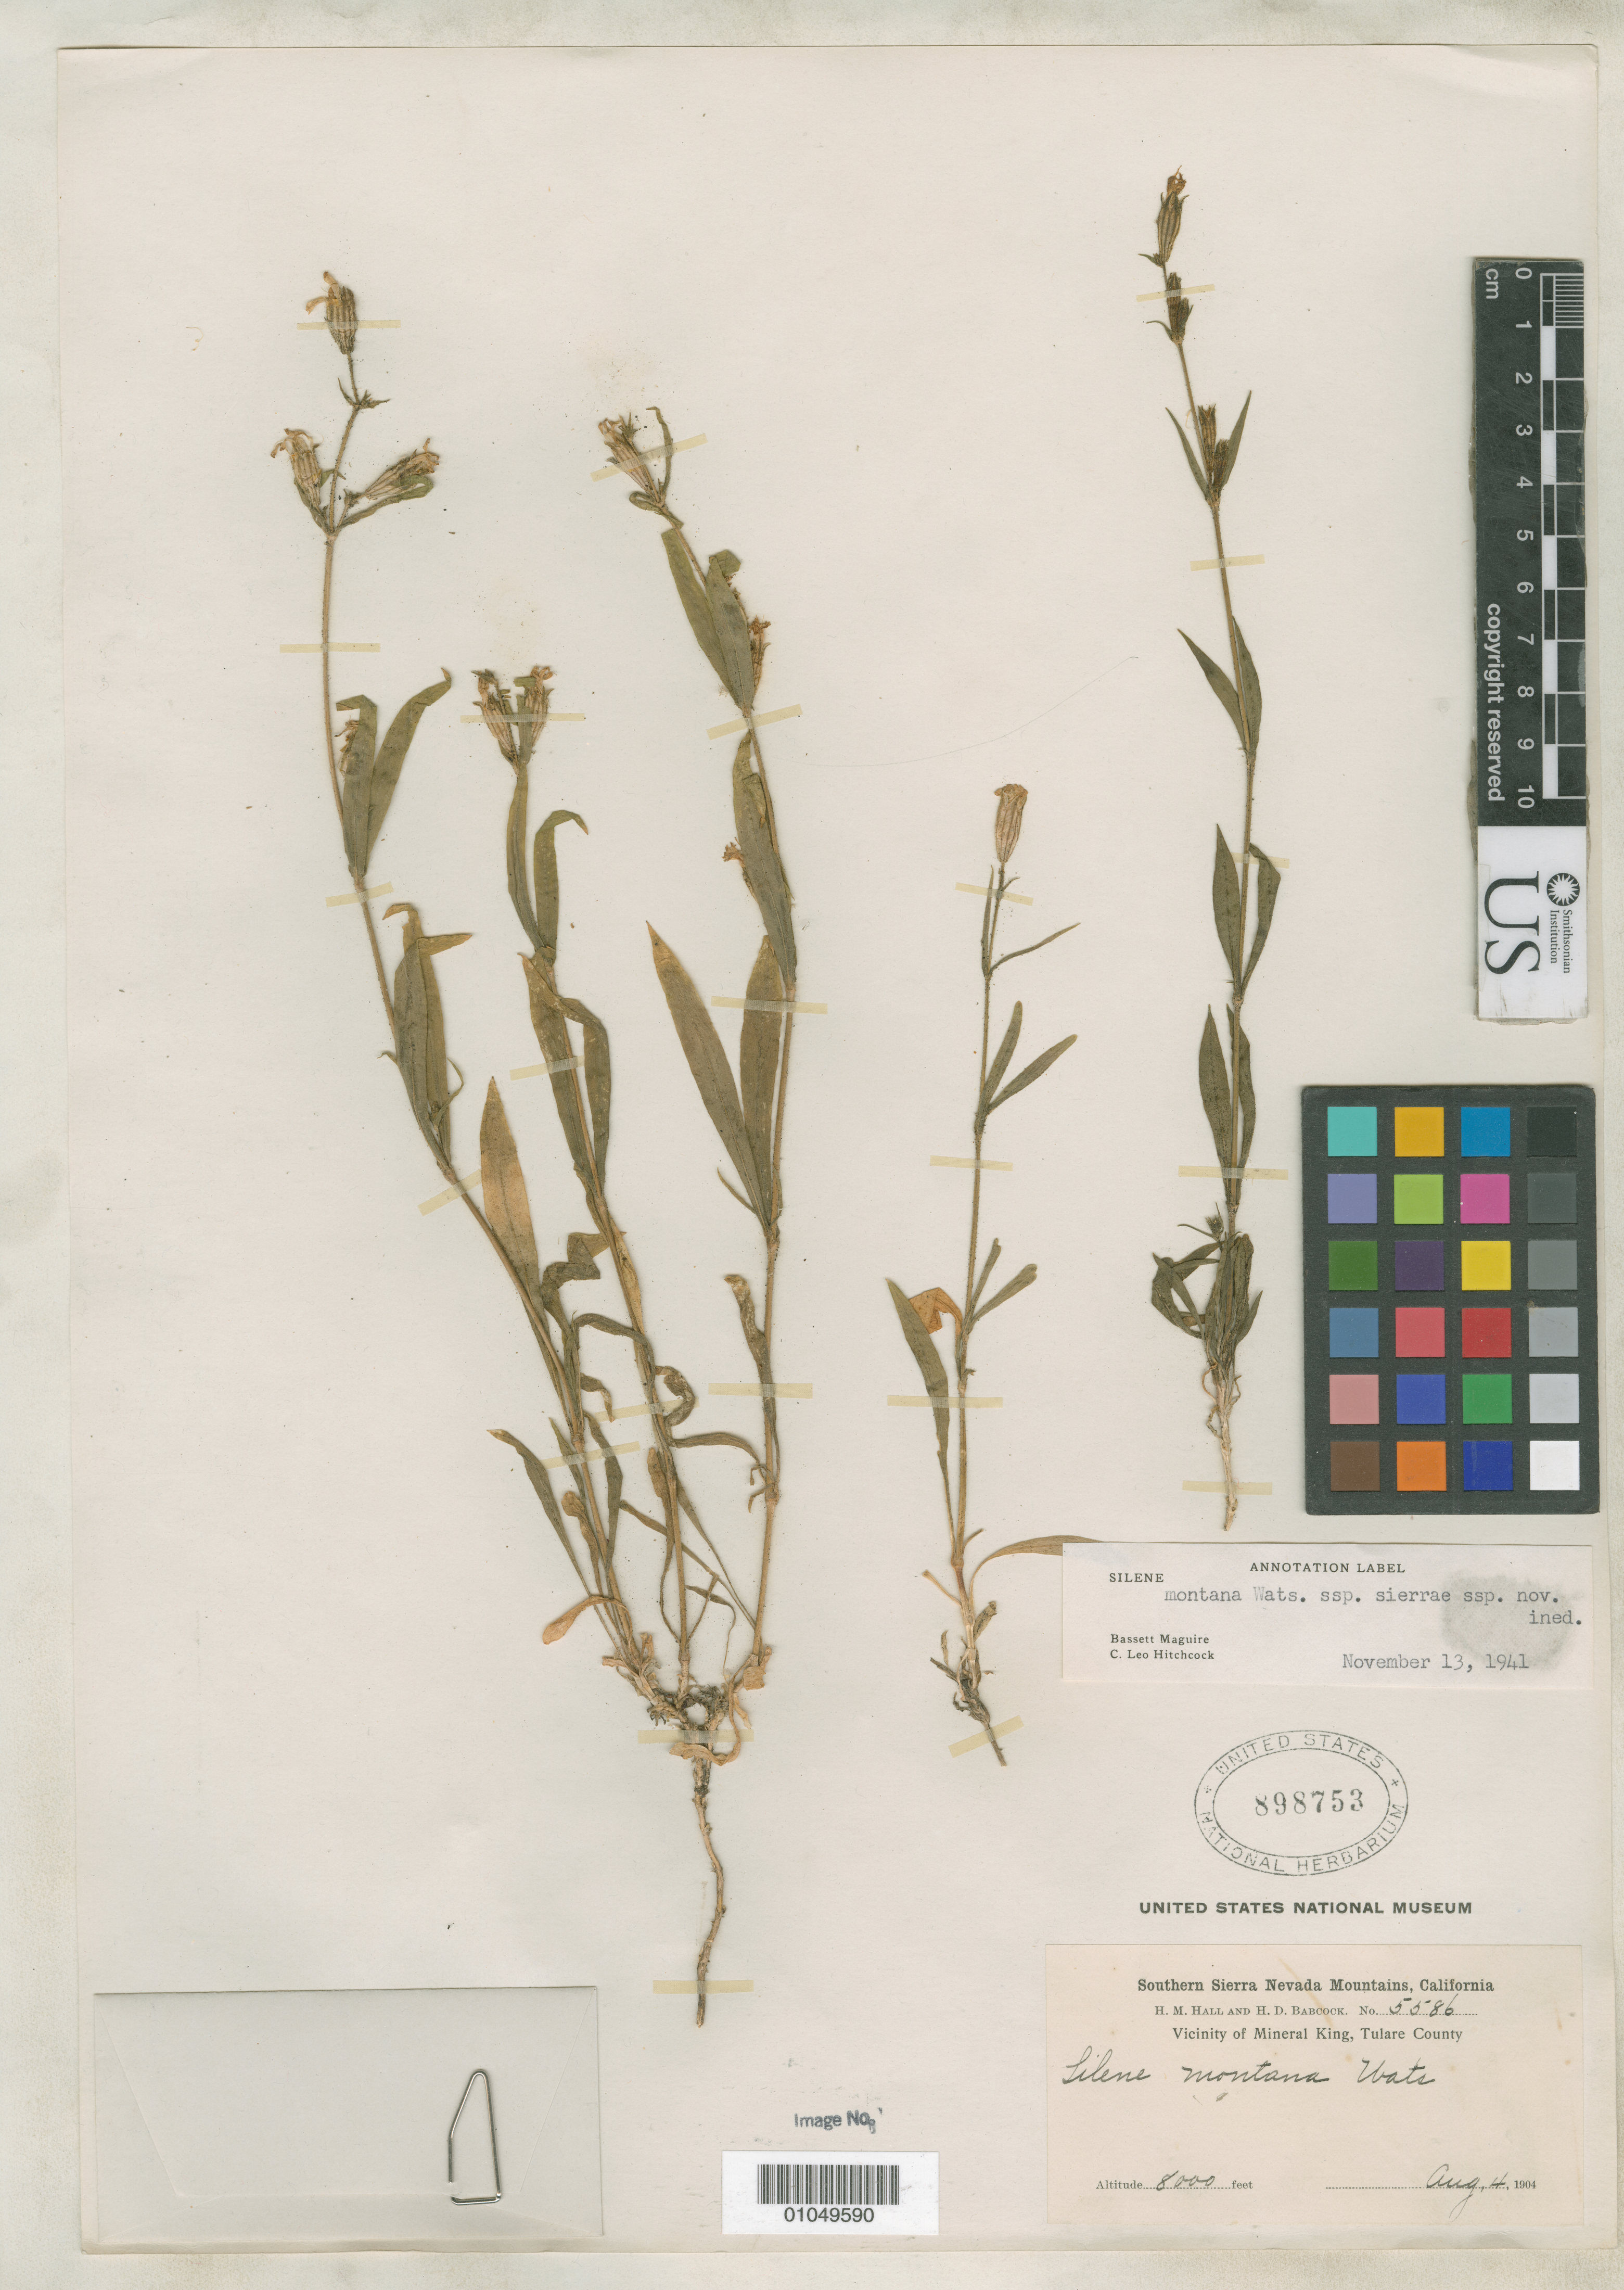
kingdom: Plantae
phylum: Tracheophyta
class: Magnoliopsida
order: Caryophyllales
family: Caryophyllaceae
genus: Silene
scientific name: Silene montana subsp. sierrae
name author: C.L. Hitchc. & Maguire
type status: Isotype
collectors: H. M. Hall & H. Babcock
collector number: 5586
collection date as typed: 04 Aug 1904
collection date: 1904-08-04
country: United States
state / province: California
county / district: Tulare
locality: Southern Sierra Nevada Mountains. Vicinity of Mineral King, Tulare County.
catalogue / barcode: US 898753